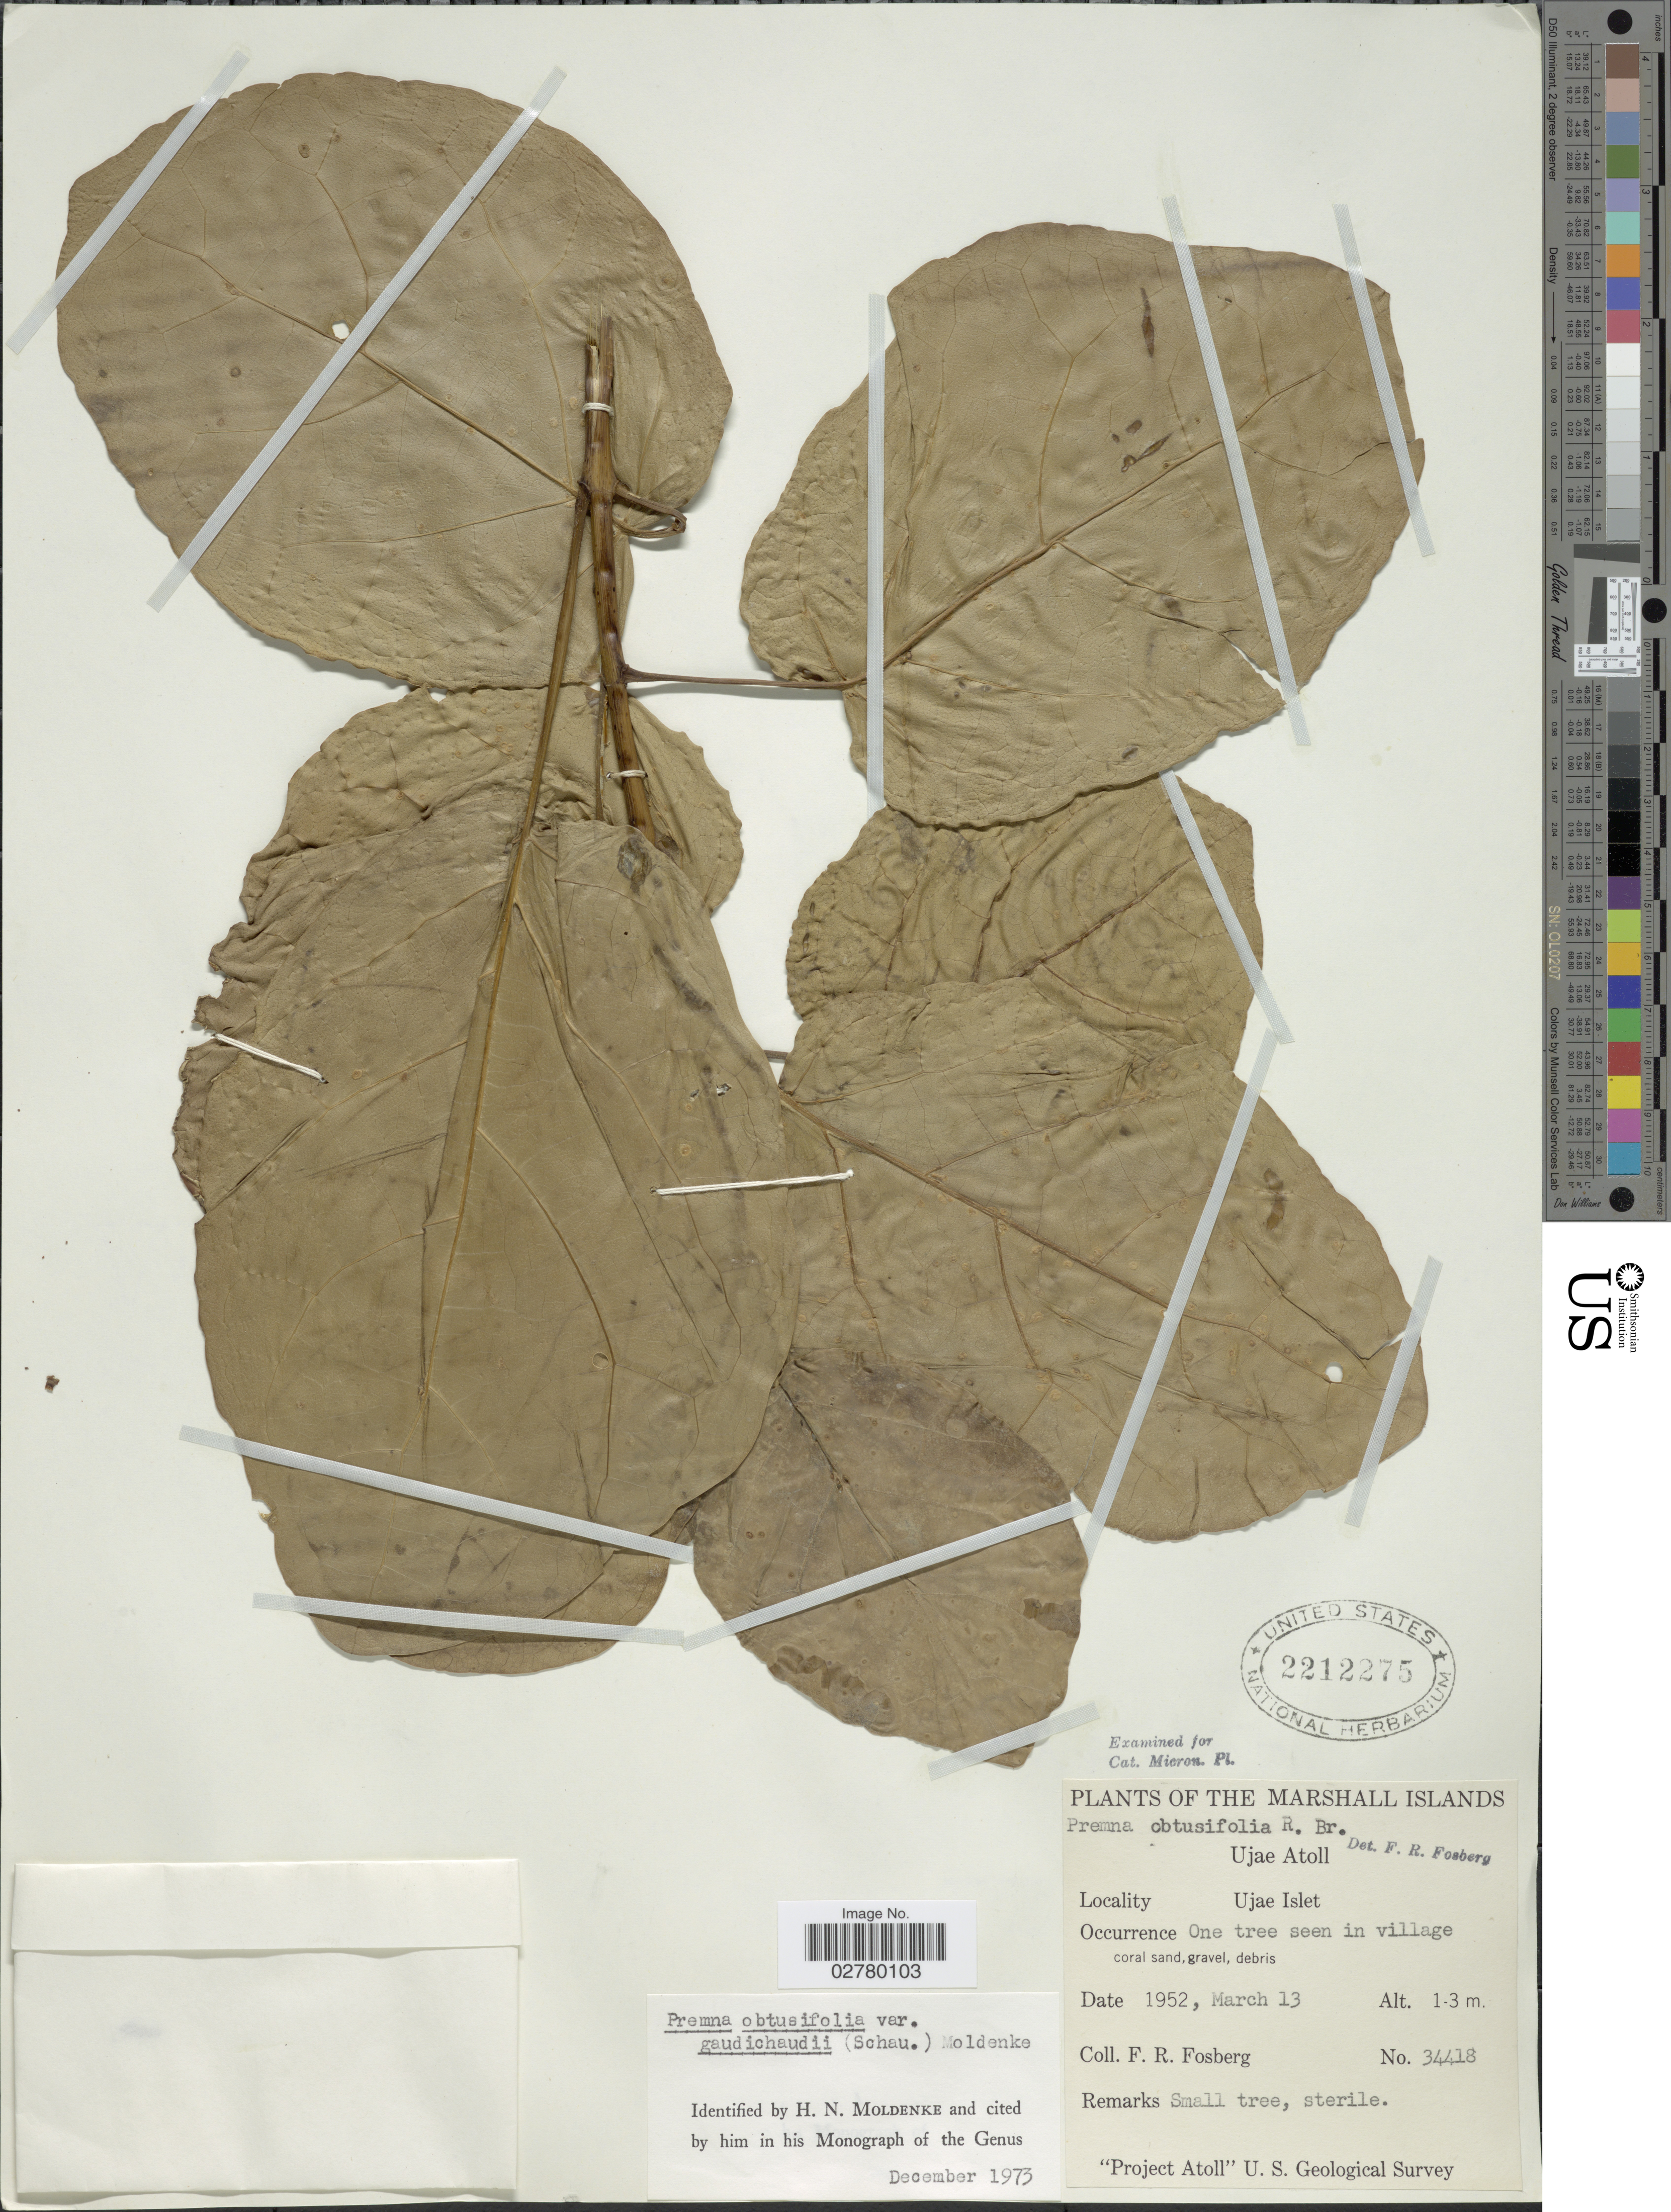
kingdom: Plantae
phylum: Tracheophyta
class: Magnoliopsida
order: Lamiales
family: Lamiaceae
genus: Premna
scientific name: Premna obtusifolia var. gaudichaudii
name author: (Schauer) Moldenke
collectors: F. R. Fosberg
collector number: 34418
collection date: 1952-03-13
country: Marshall Islands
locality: Ujae Atoll, Ujae Islet.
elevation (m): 1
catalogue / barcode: US 2212275